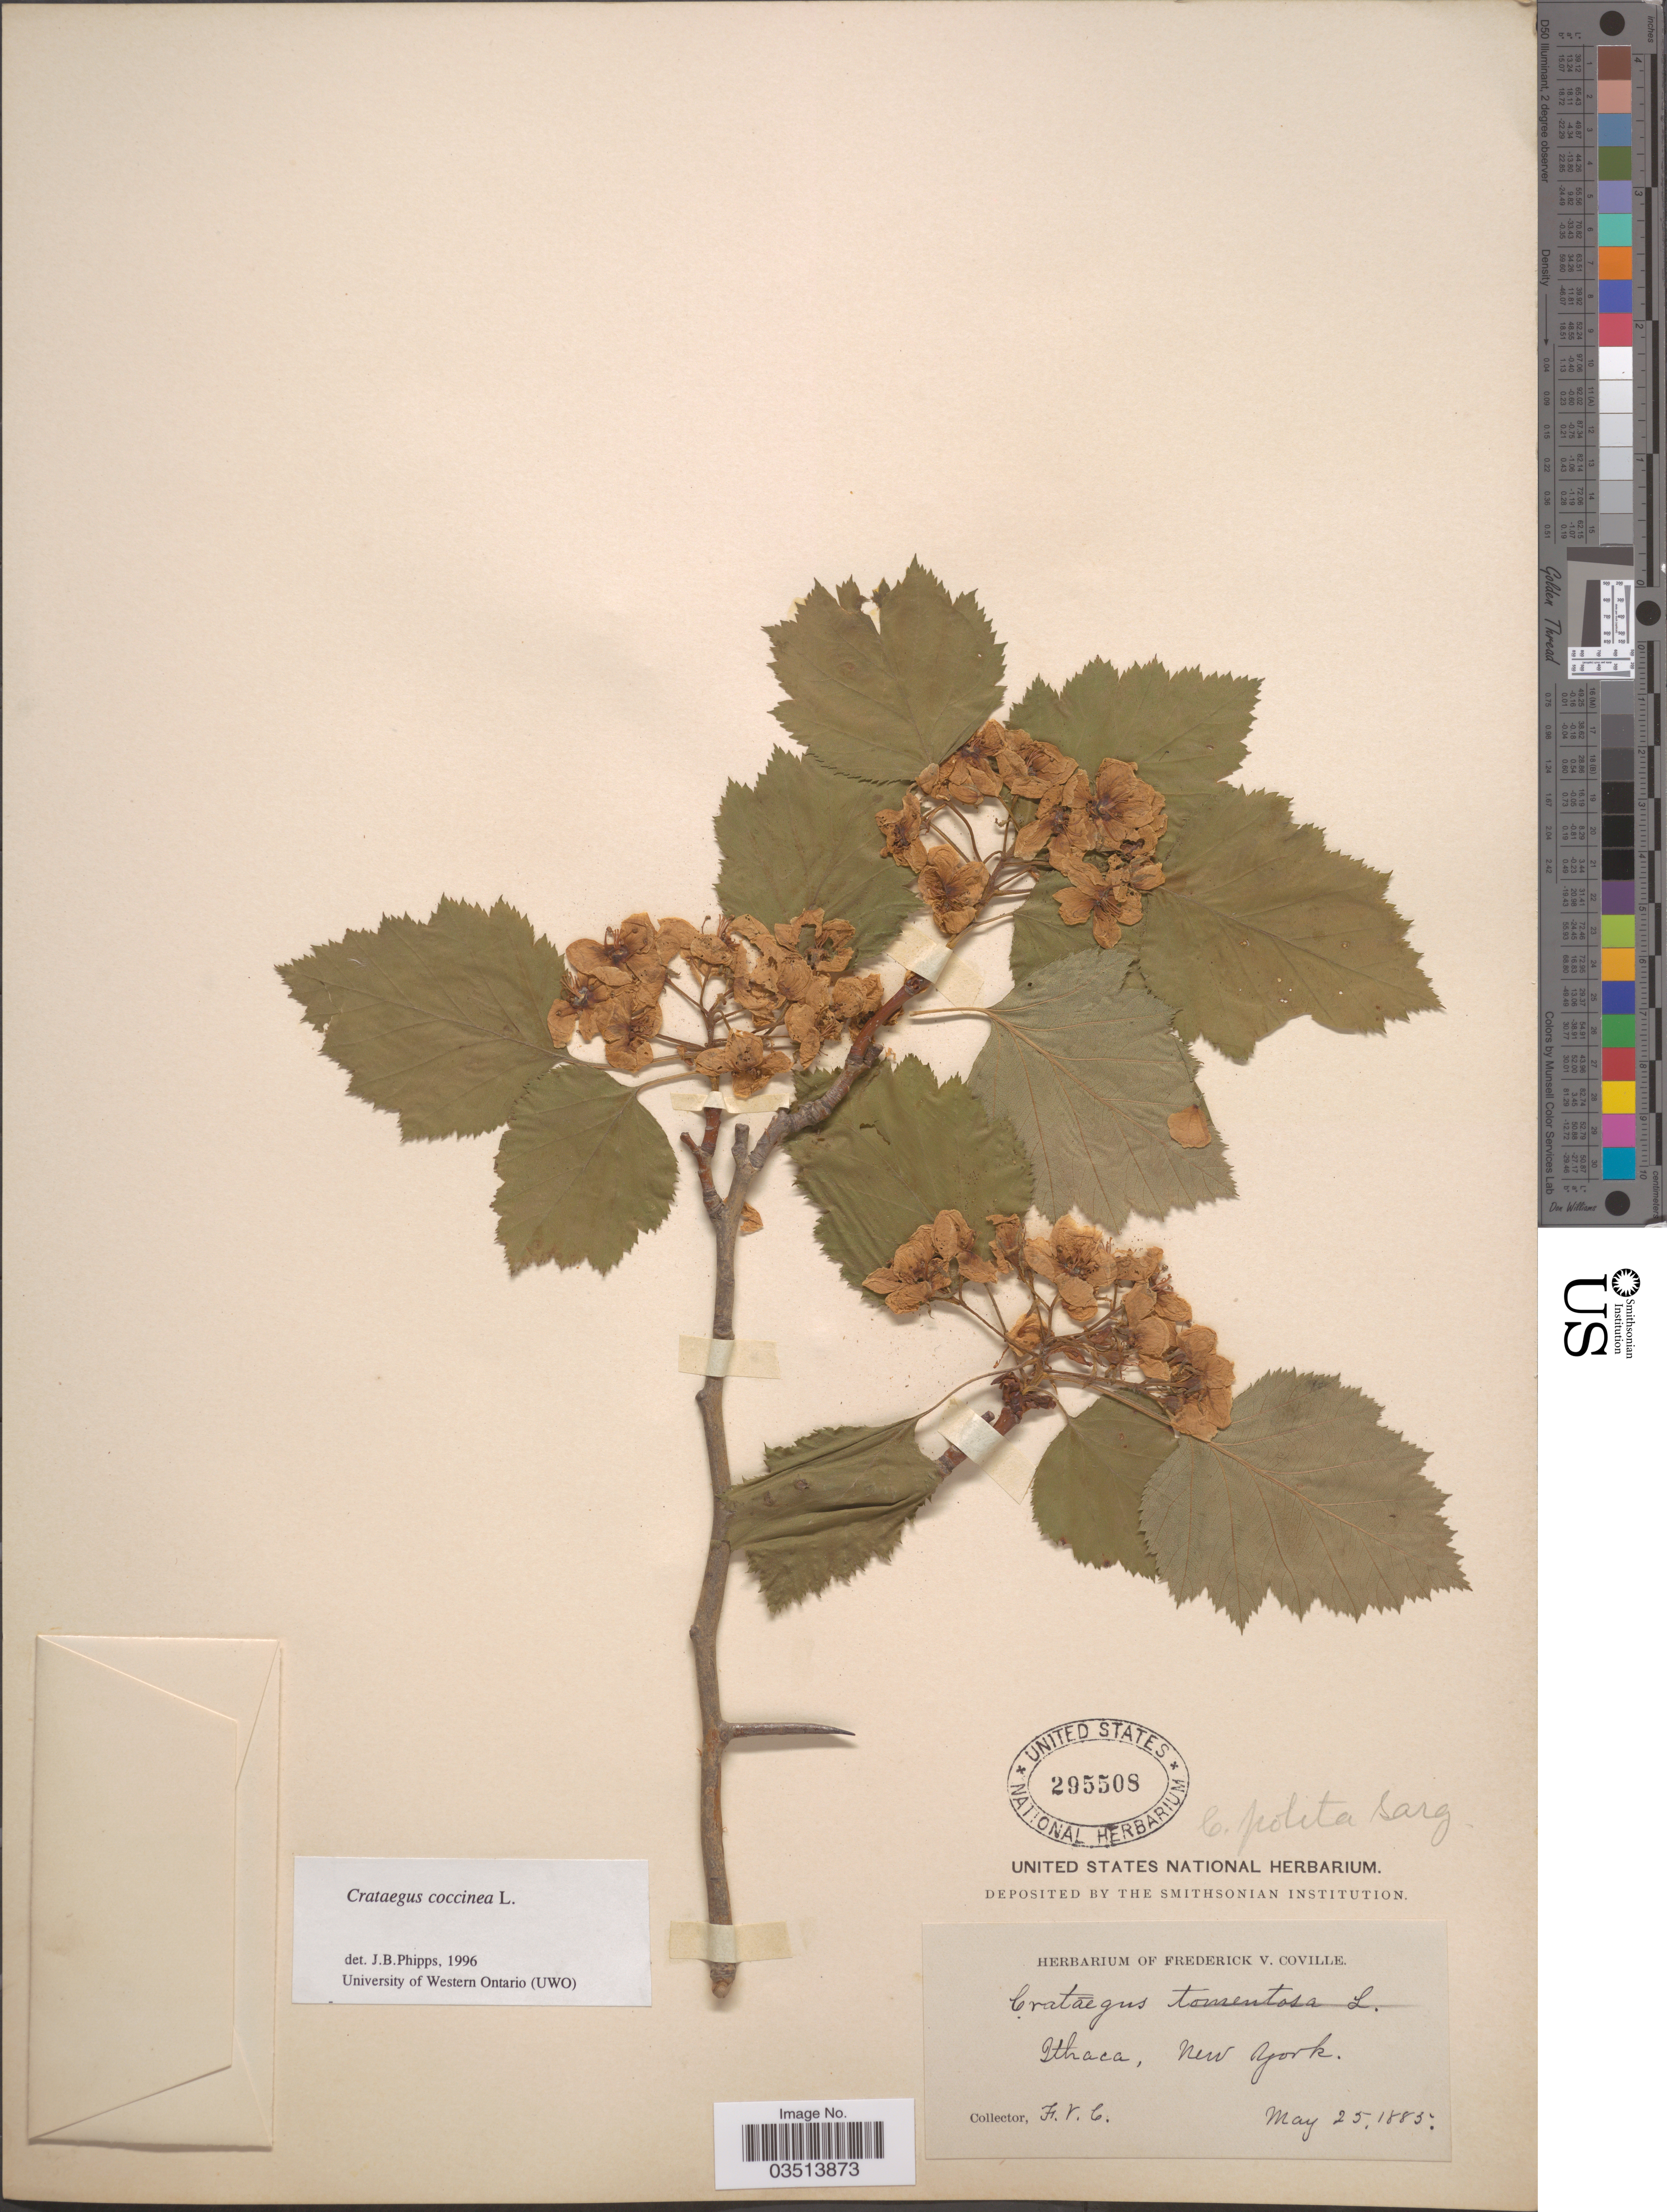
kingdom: Plantae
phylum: Tracheophyta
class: Magnoliopsida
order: Rosales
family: Rosaceae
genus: Crataegus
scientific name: Crataegus coccinea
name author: Ashe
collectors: F. V. Coville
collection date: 1885-05-25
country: United States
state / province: New York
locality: Ithaca.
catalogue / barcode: US 295508